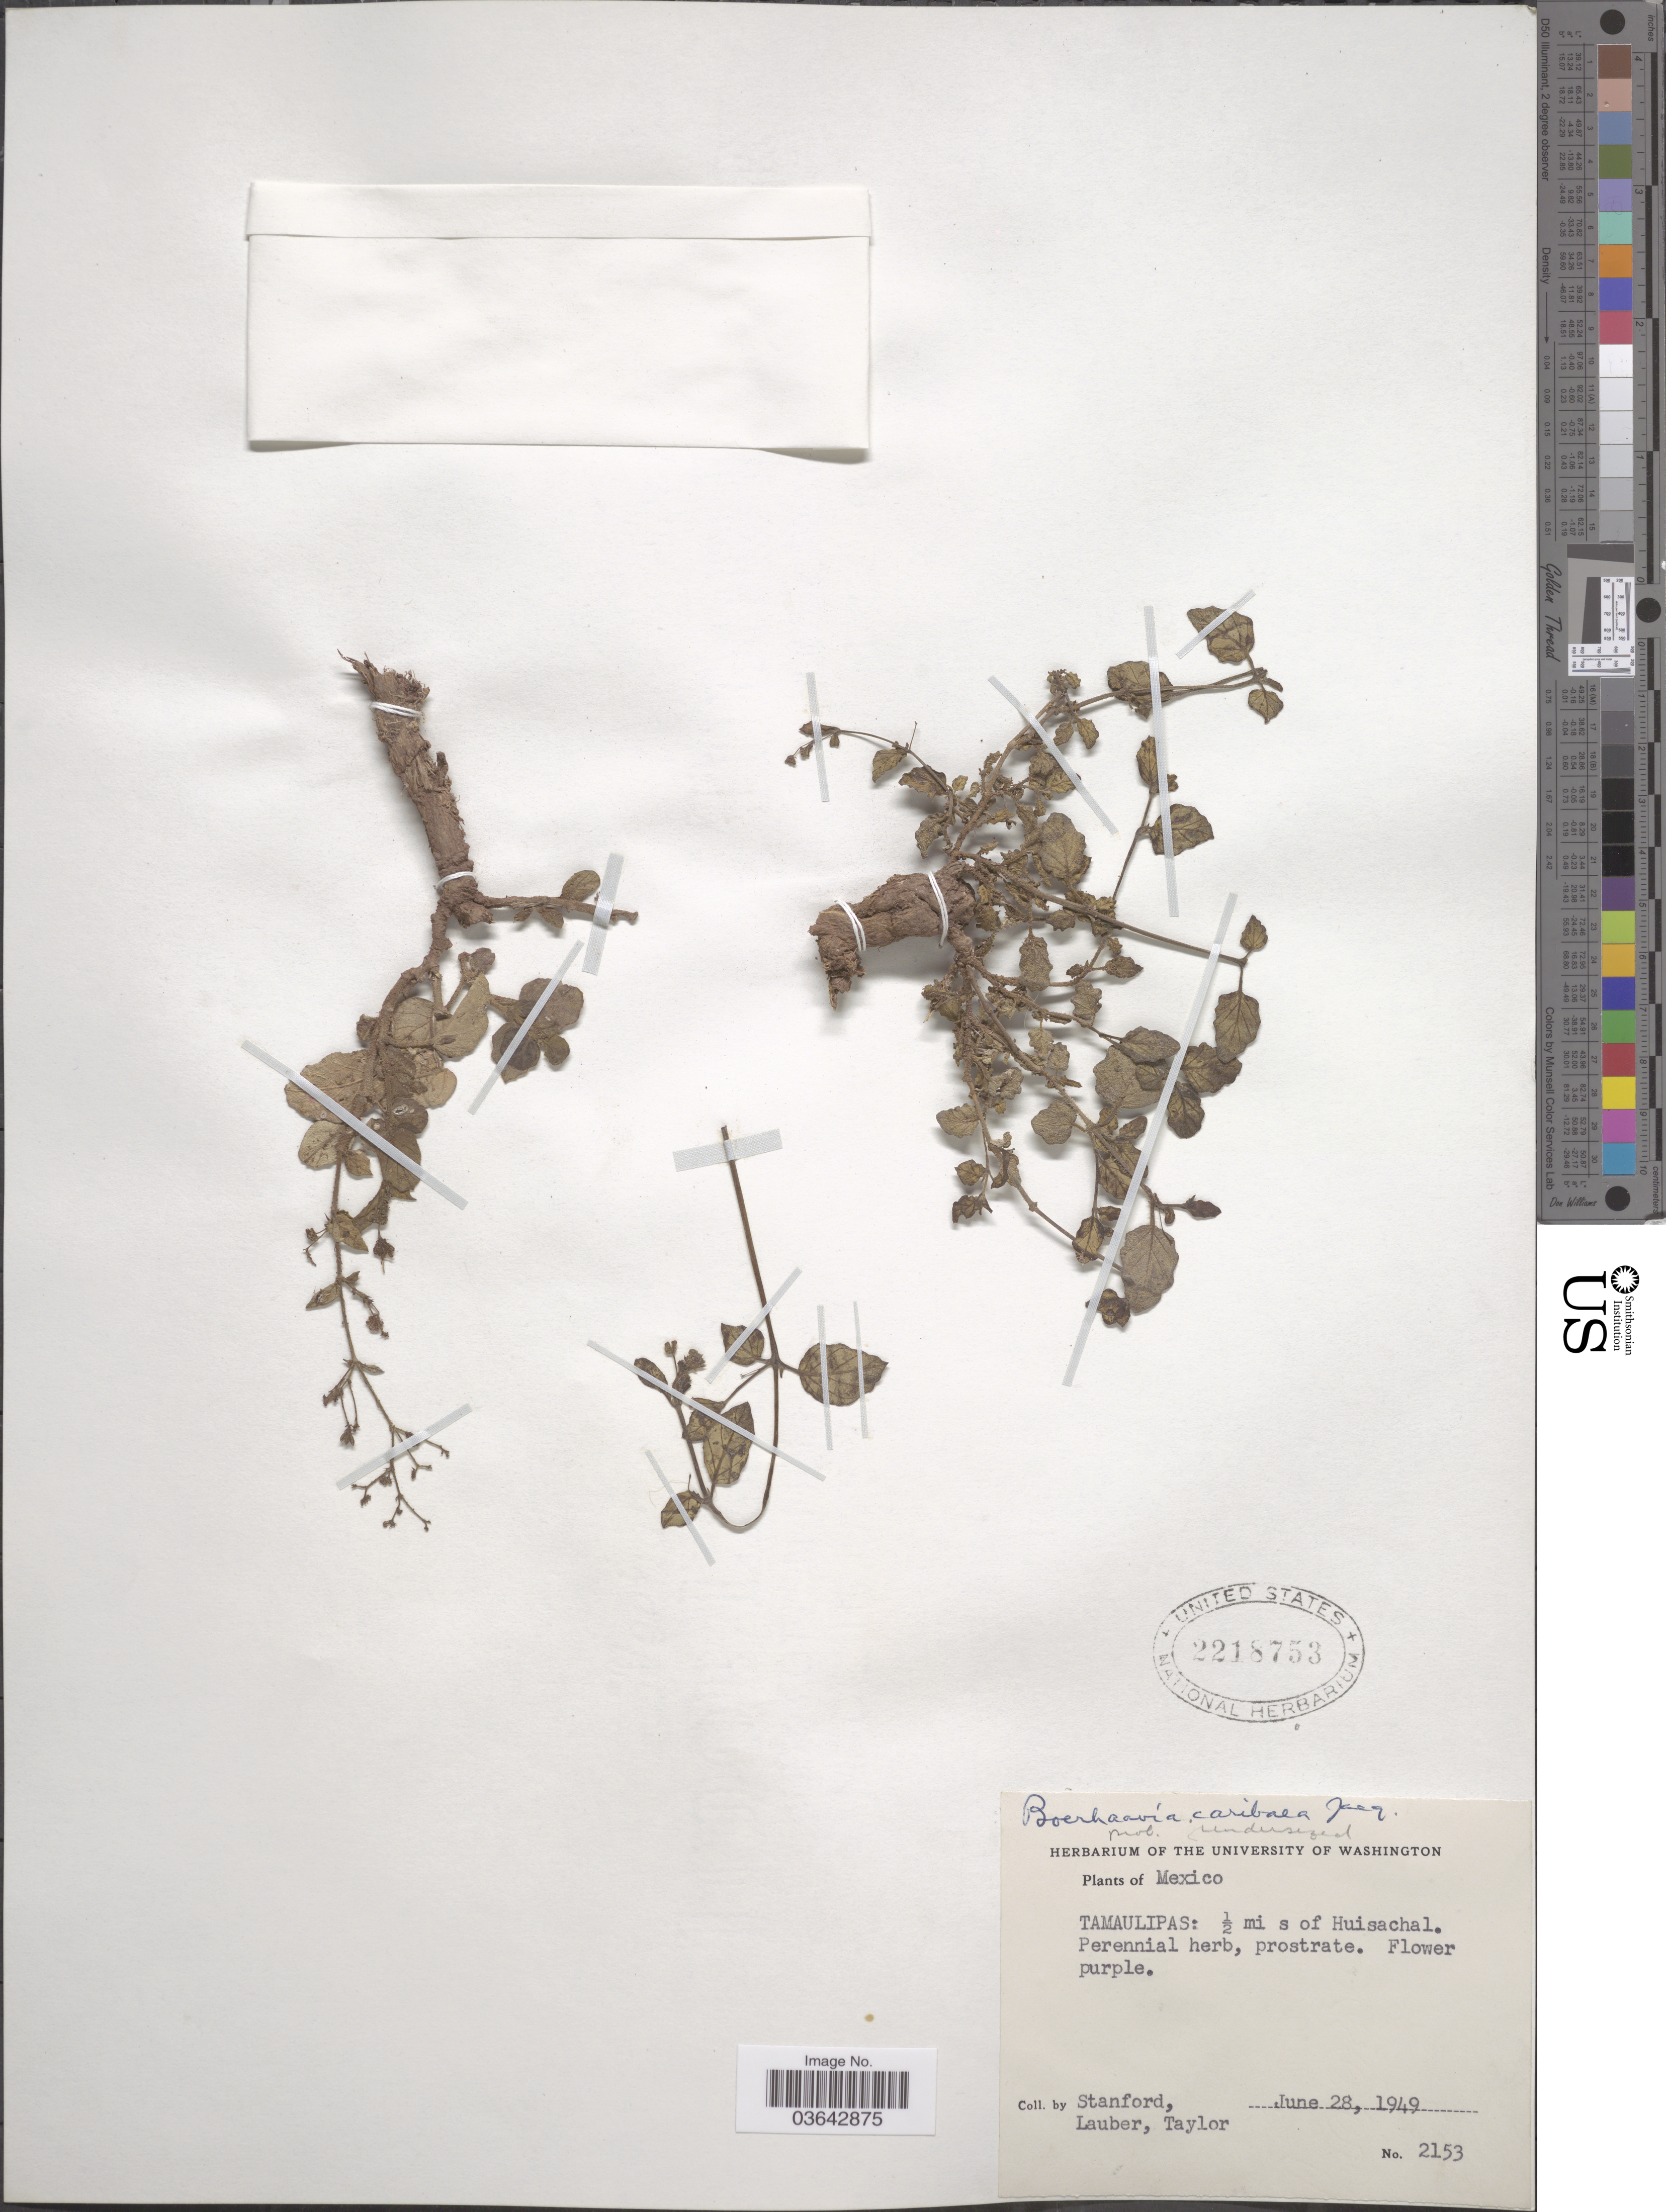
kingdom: Plantae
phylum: Tracheophyta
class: Magnoliopsida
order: Caryophyllales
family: Nyctaginaceae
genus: Boerhavia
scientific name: Boerhavia caribaea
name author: Jacq.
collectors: -. Stanford, -. Lauber & -. Taylor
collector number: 2153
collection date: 1949-07-28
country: Mexico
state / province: Tamaulipas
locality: ½ mi s of Huisachal.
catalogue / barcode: US 2218753